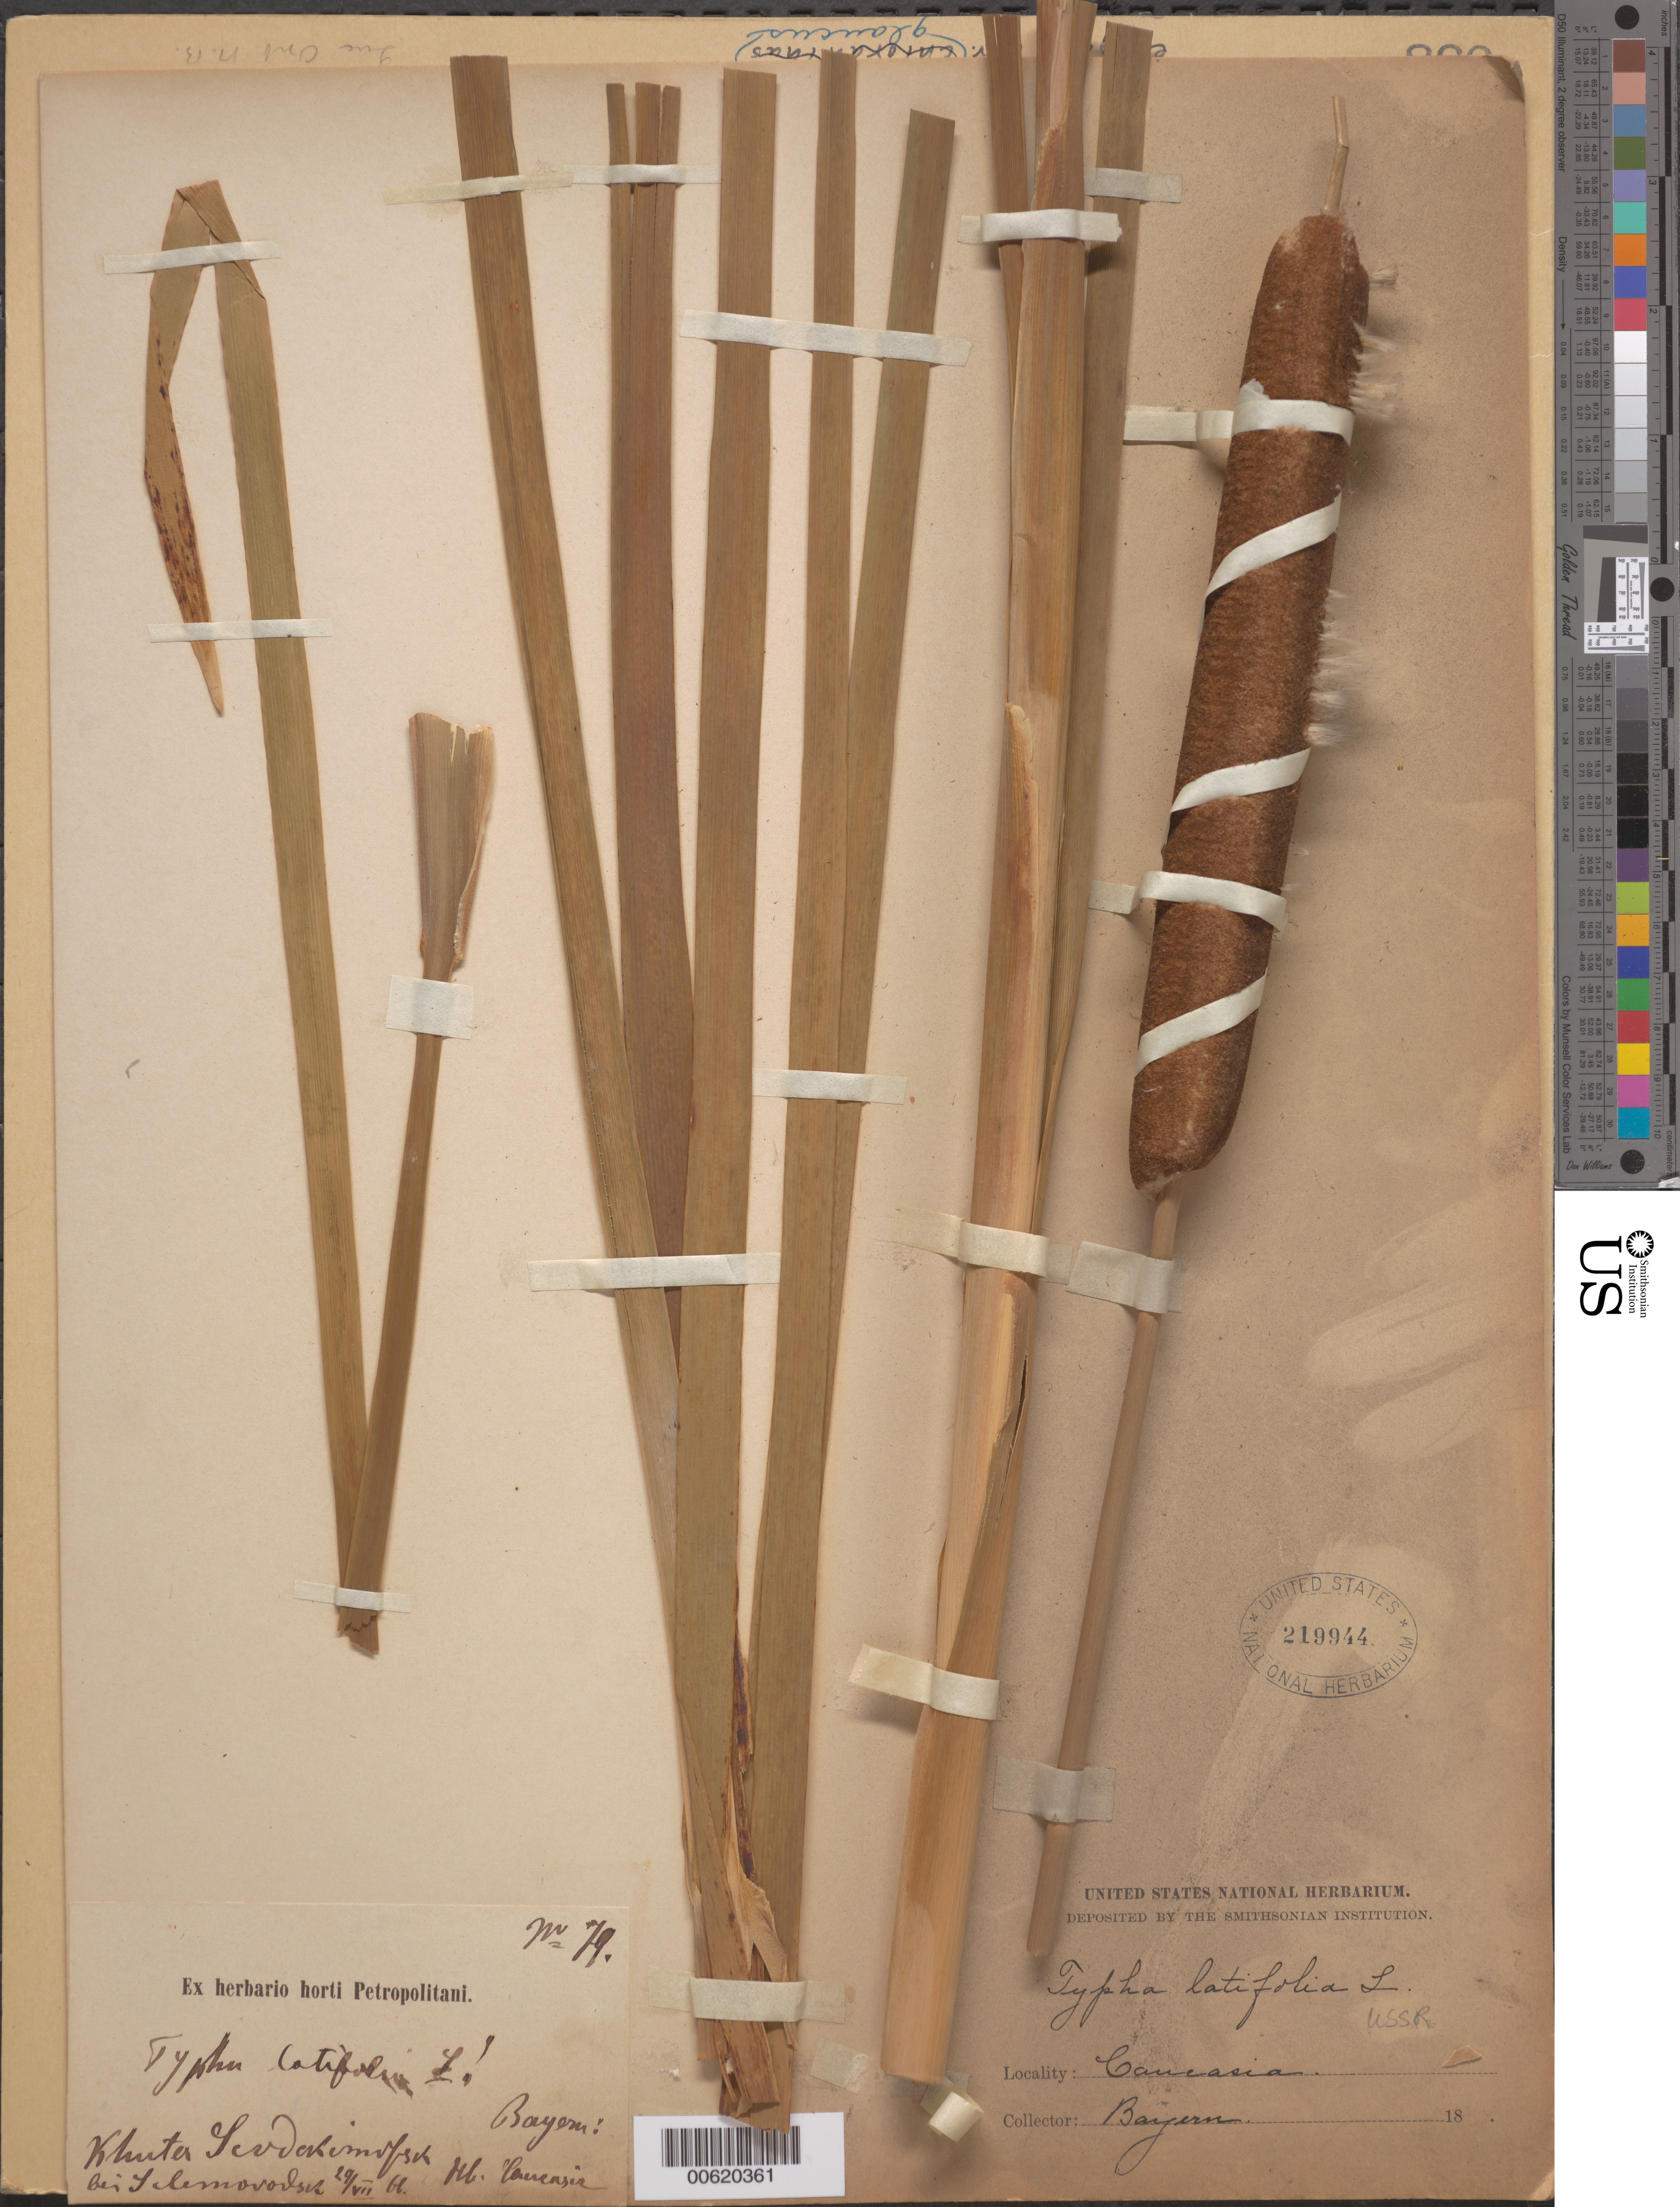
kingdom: Plantae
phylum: Tracheophyta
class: Liliopsida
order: Poales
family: Typhaceae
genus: Typha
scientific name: Typha latifolia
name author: L.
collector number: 79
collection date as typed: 29 Jul 1861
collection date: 1861-07-29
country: Russian Federation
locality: Caucasia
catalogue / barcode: US 219944